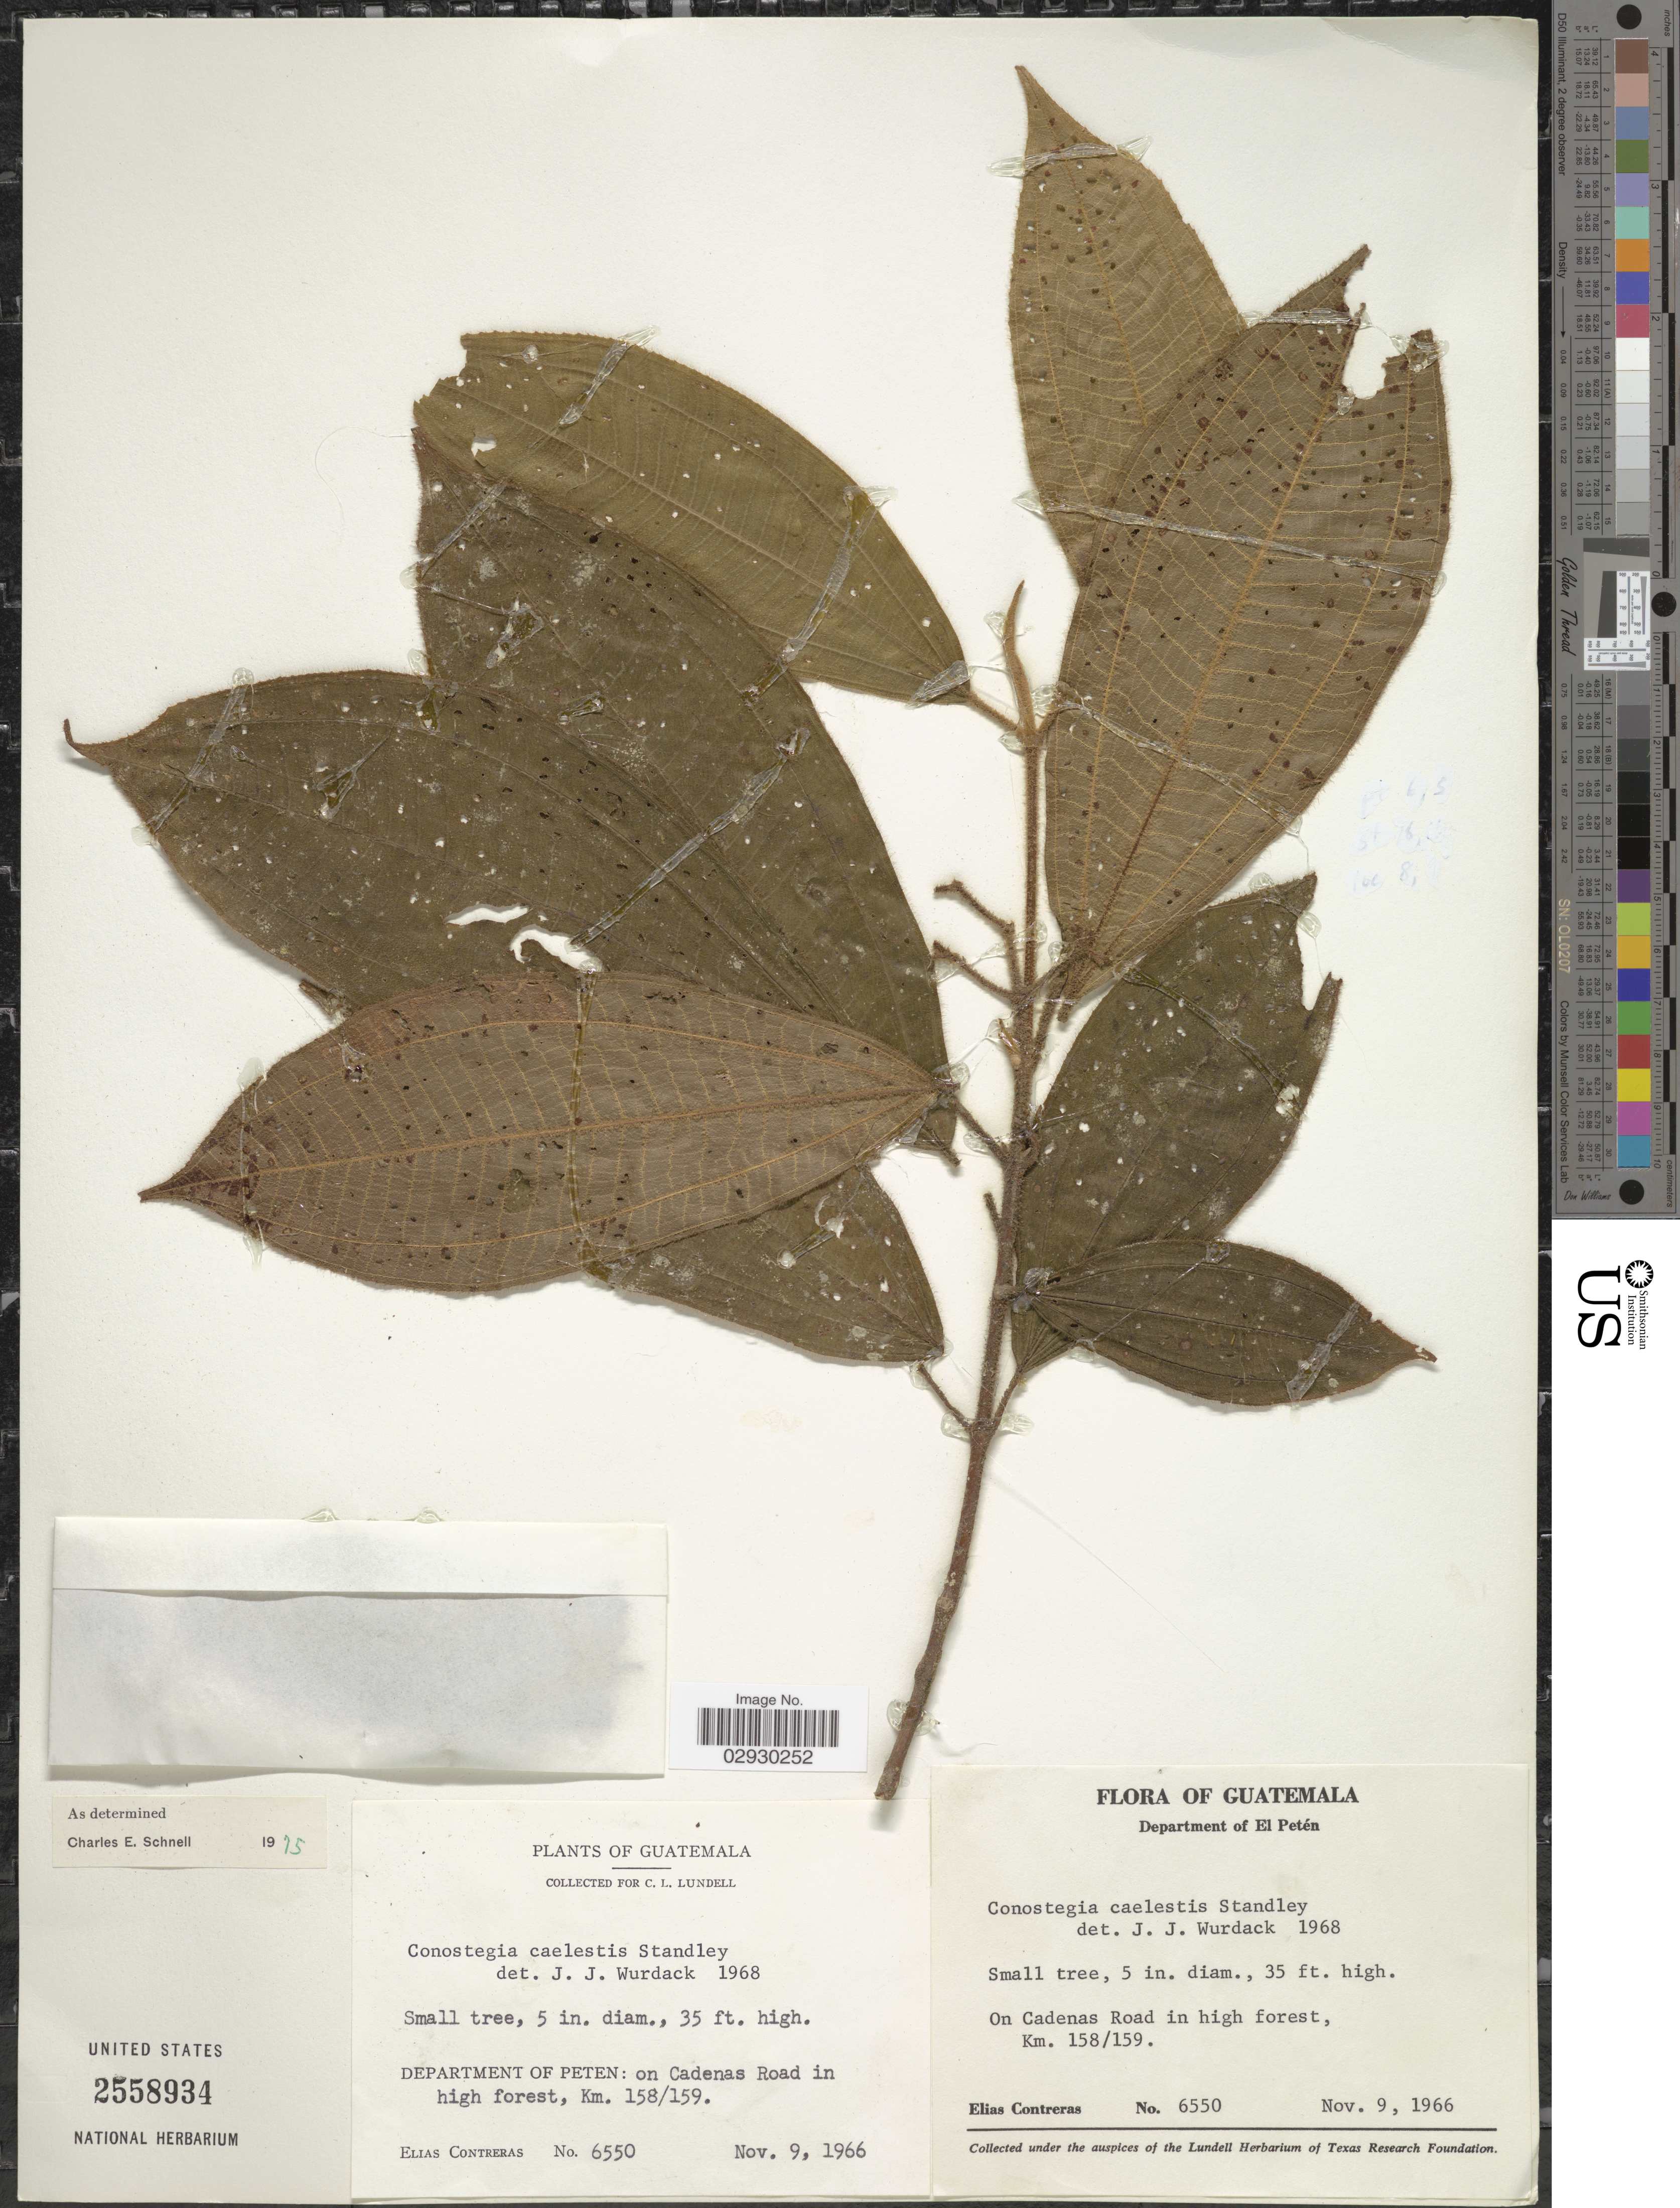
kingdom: Plantae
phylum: Tracheophyta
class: Magnoliopsida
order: Myrtales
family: Melastomataceae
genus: Conostegia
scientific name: Conostegia caelestis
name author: Standl.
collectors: E. Contreras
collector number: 6550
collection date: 1966-11-09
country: Guatemala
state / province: El Petén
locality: Department of El Petén. On Cadenas Road in high forest, Km. 158/159.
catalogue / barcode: US 2558934